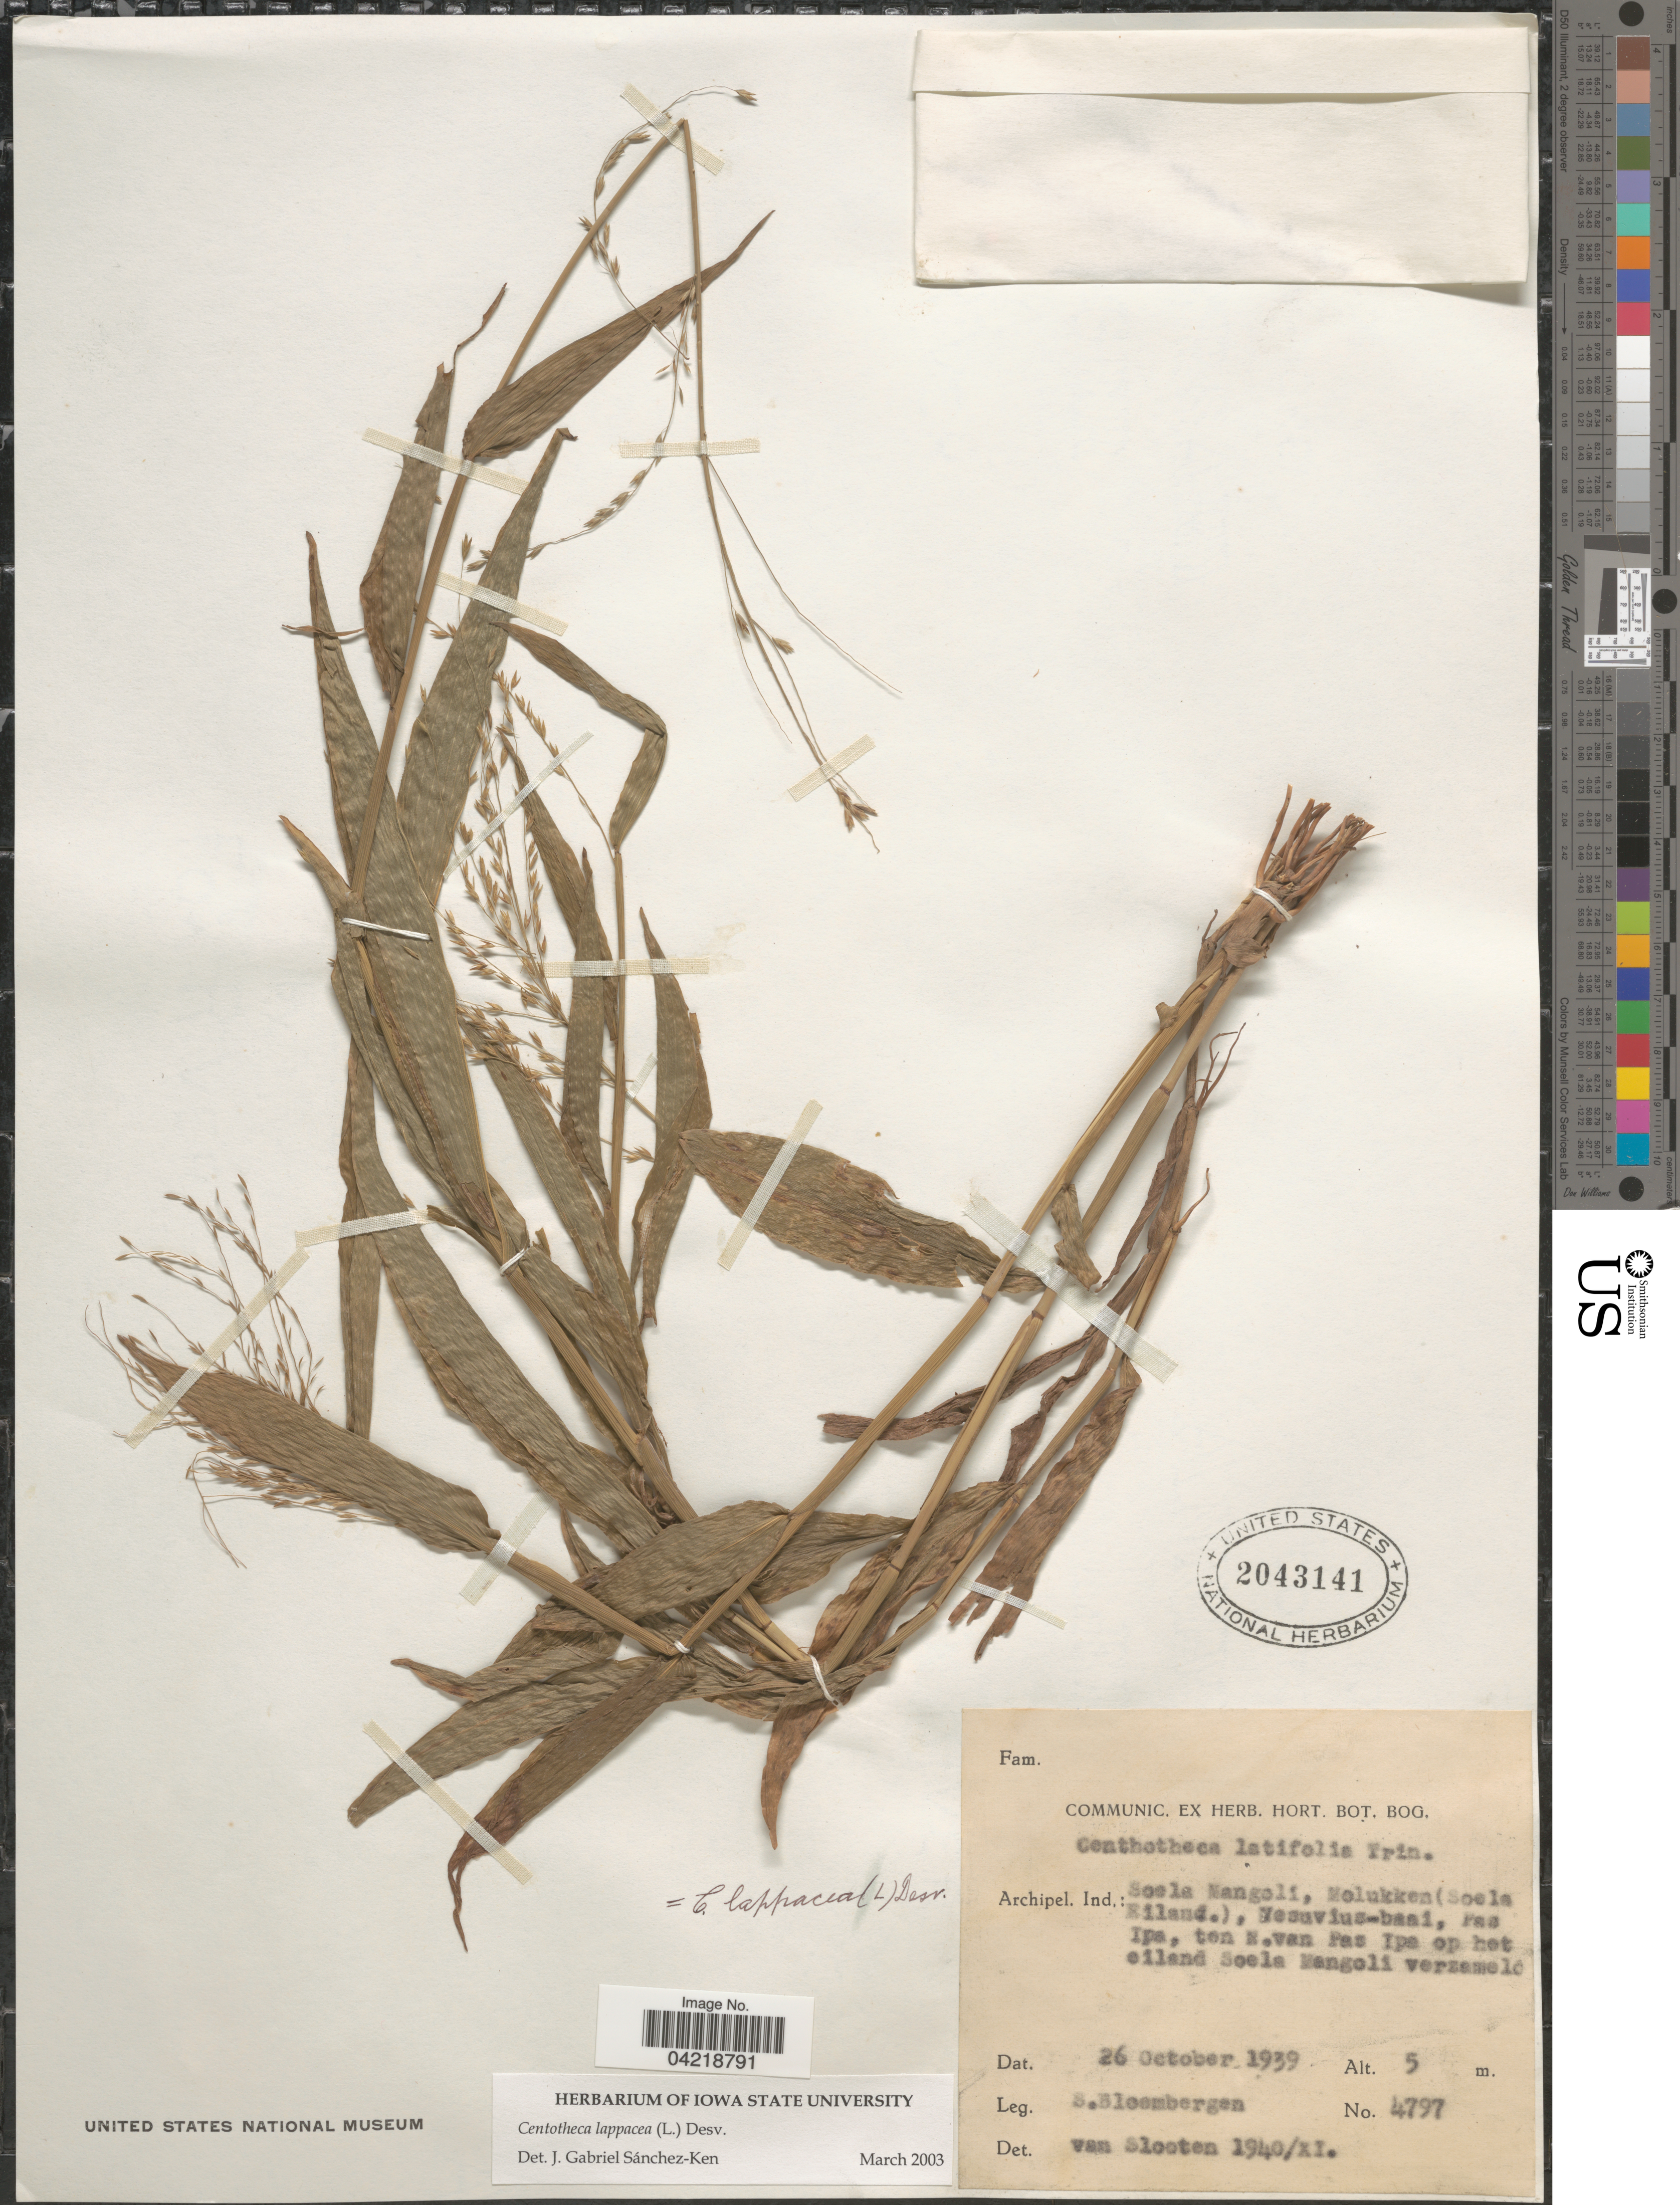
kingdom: Plantae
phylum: Tracheophyta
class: Liliopsida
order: Poales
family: Poaceae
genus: Centotheca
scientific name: Centotheca lappacea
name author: (L.) Desv.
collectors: S. Bloembergen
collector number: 4797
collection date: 1939-10-26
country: Indonesia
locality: Archipel. Ind,: Soela Mangoli, Molukken (Soela Eiland.), Mesuvius-baai, Pas Ipa, ten N. van Pas Ipa op het eiland Soela Mangoli verzameld.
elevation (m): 5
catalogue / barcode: US 2043141